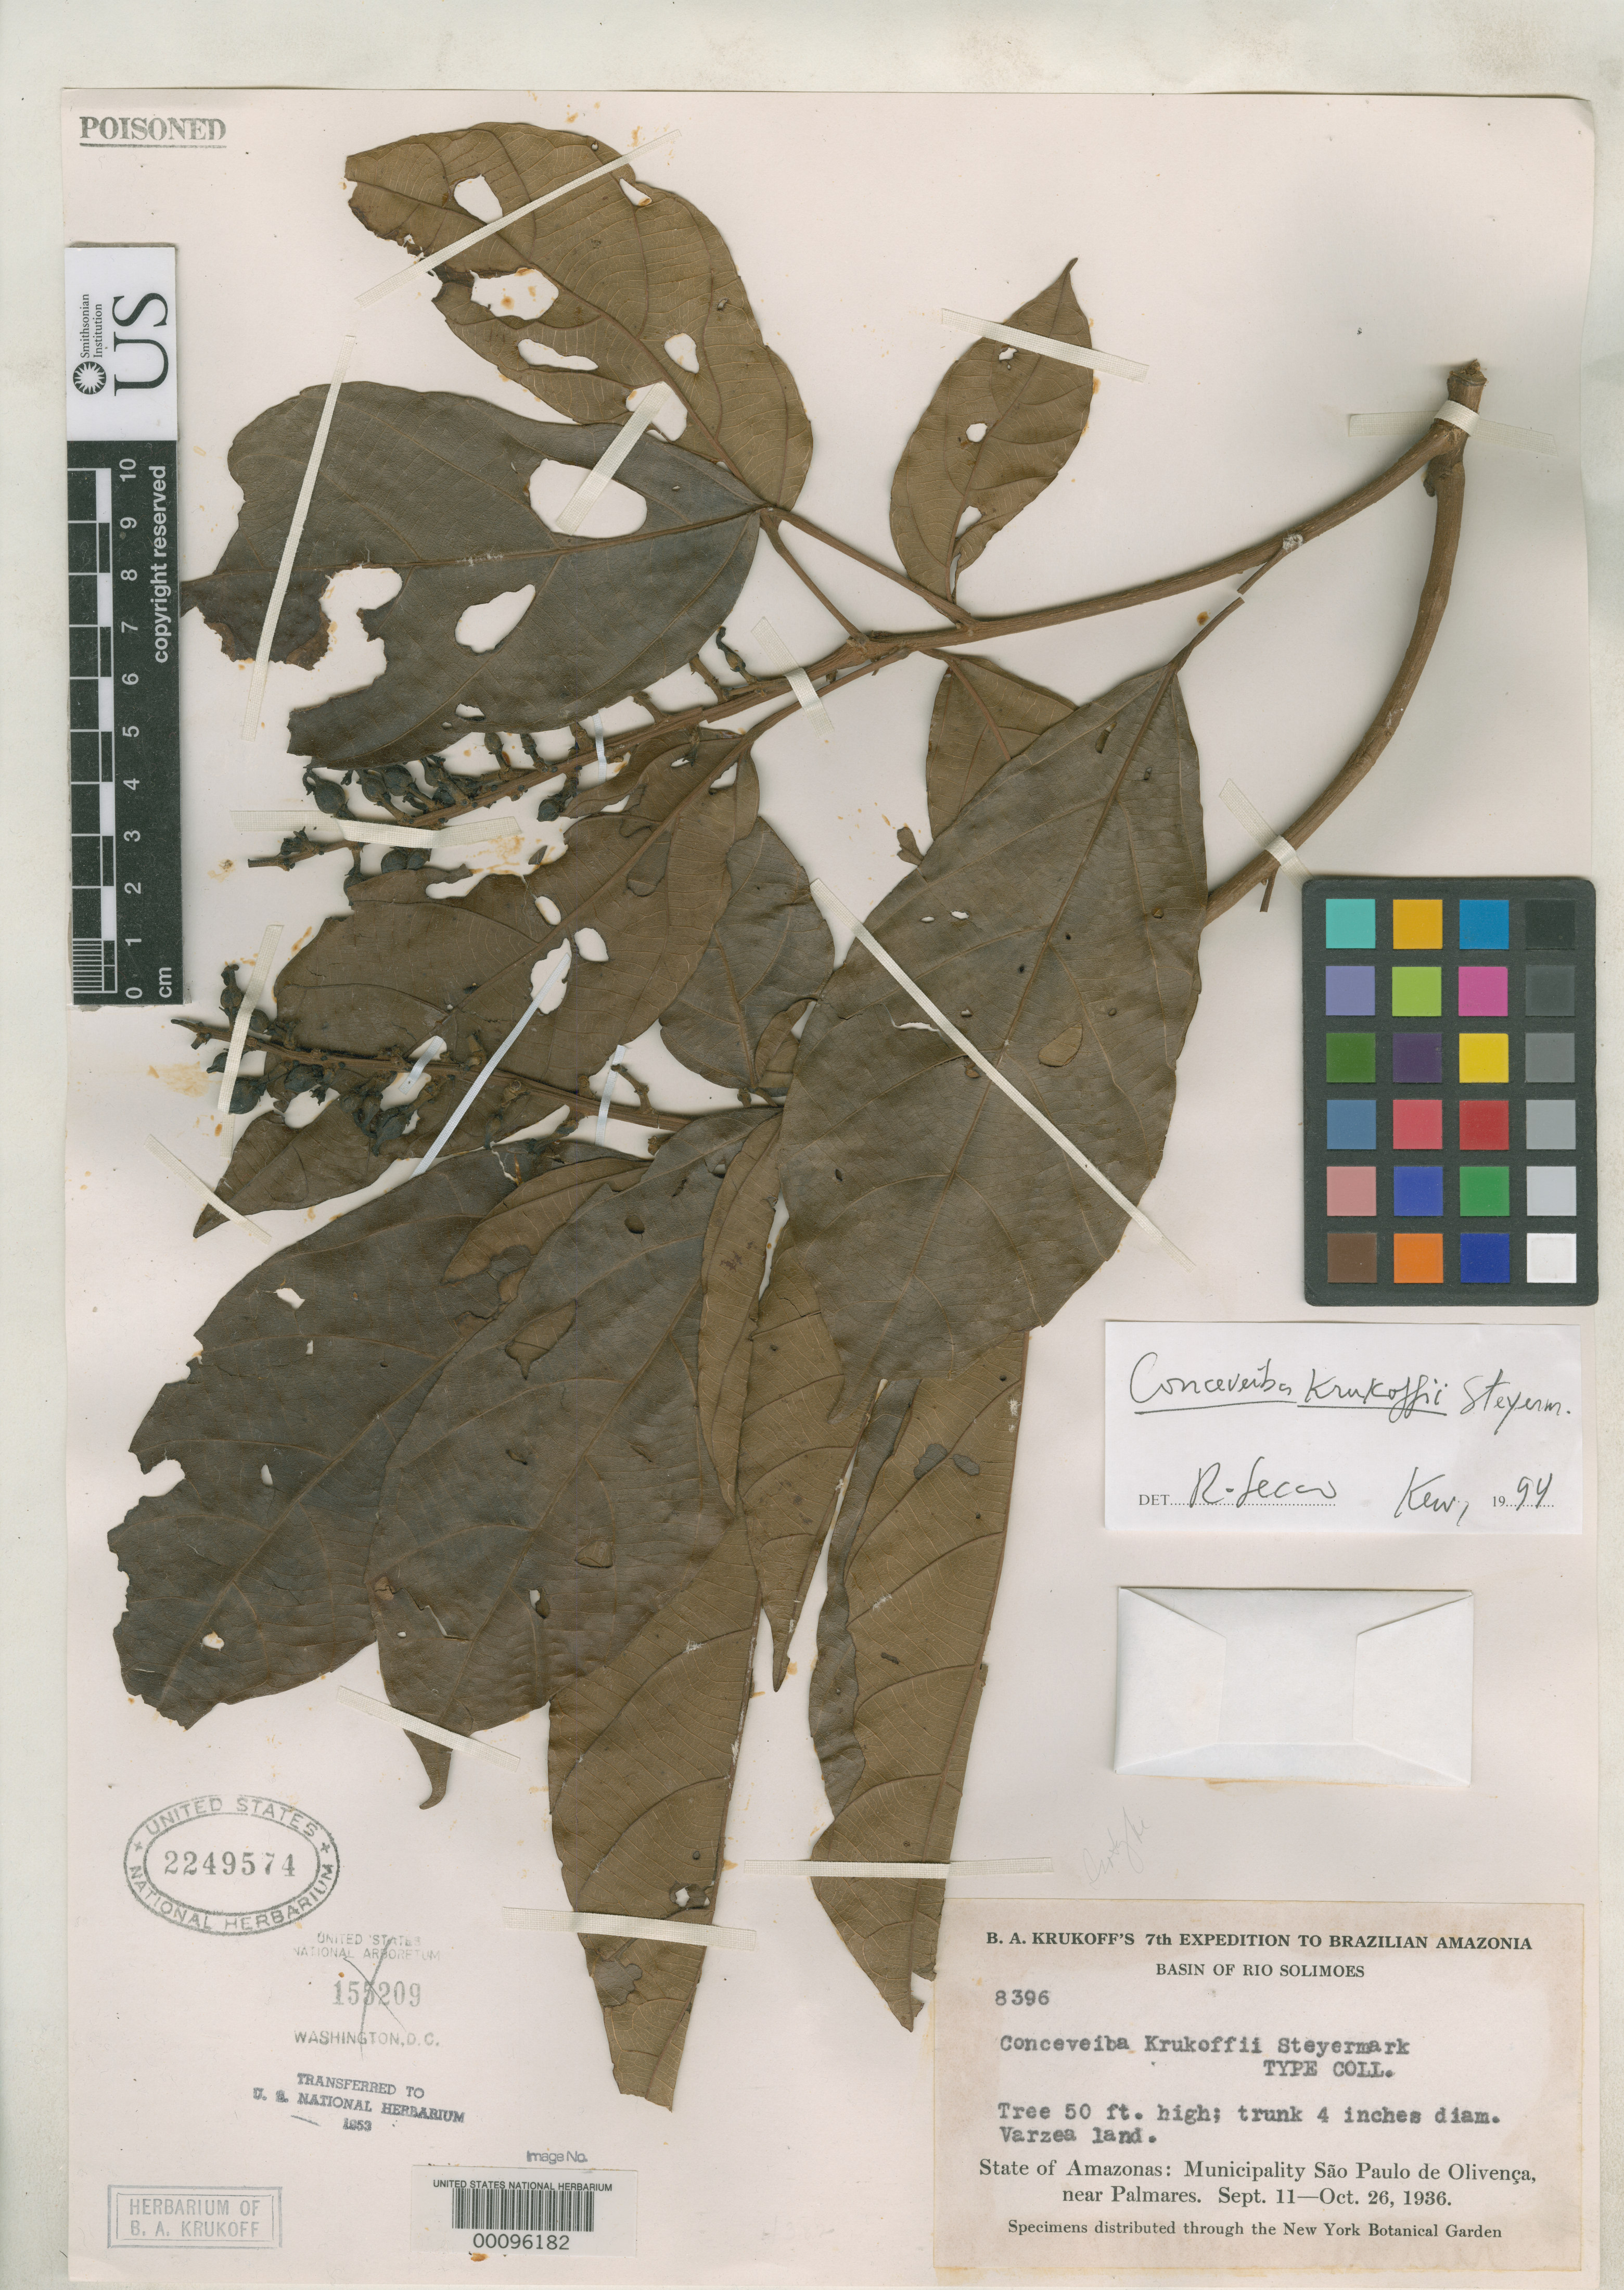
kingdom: Plantae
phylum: Tracheophyta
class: Magnoliopsida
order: Malpighiales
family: Euphorbiaceae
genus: Conceveiba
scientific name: Conceveiba krukoffii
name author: Steyerm.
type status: Isotype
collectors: B. A. Krukoff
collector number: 8396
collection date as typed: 1936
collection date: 1936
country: Brazil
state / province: Amazonas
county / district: São Paulo de Olivença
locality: Near Palmares, basin of Rio Solimoes.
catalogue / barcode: US 2249574